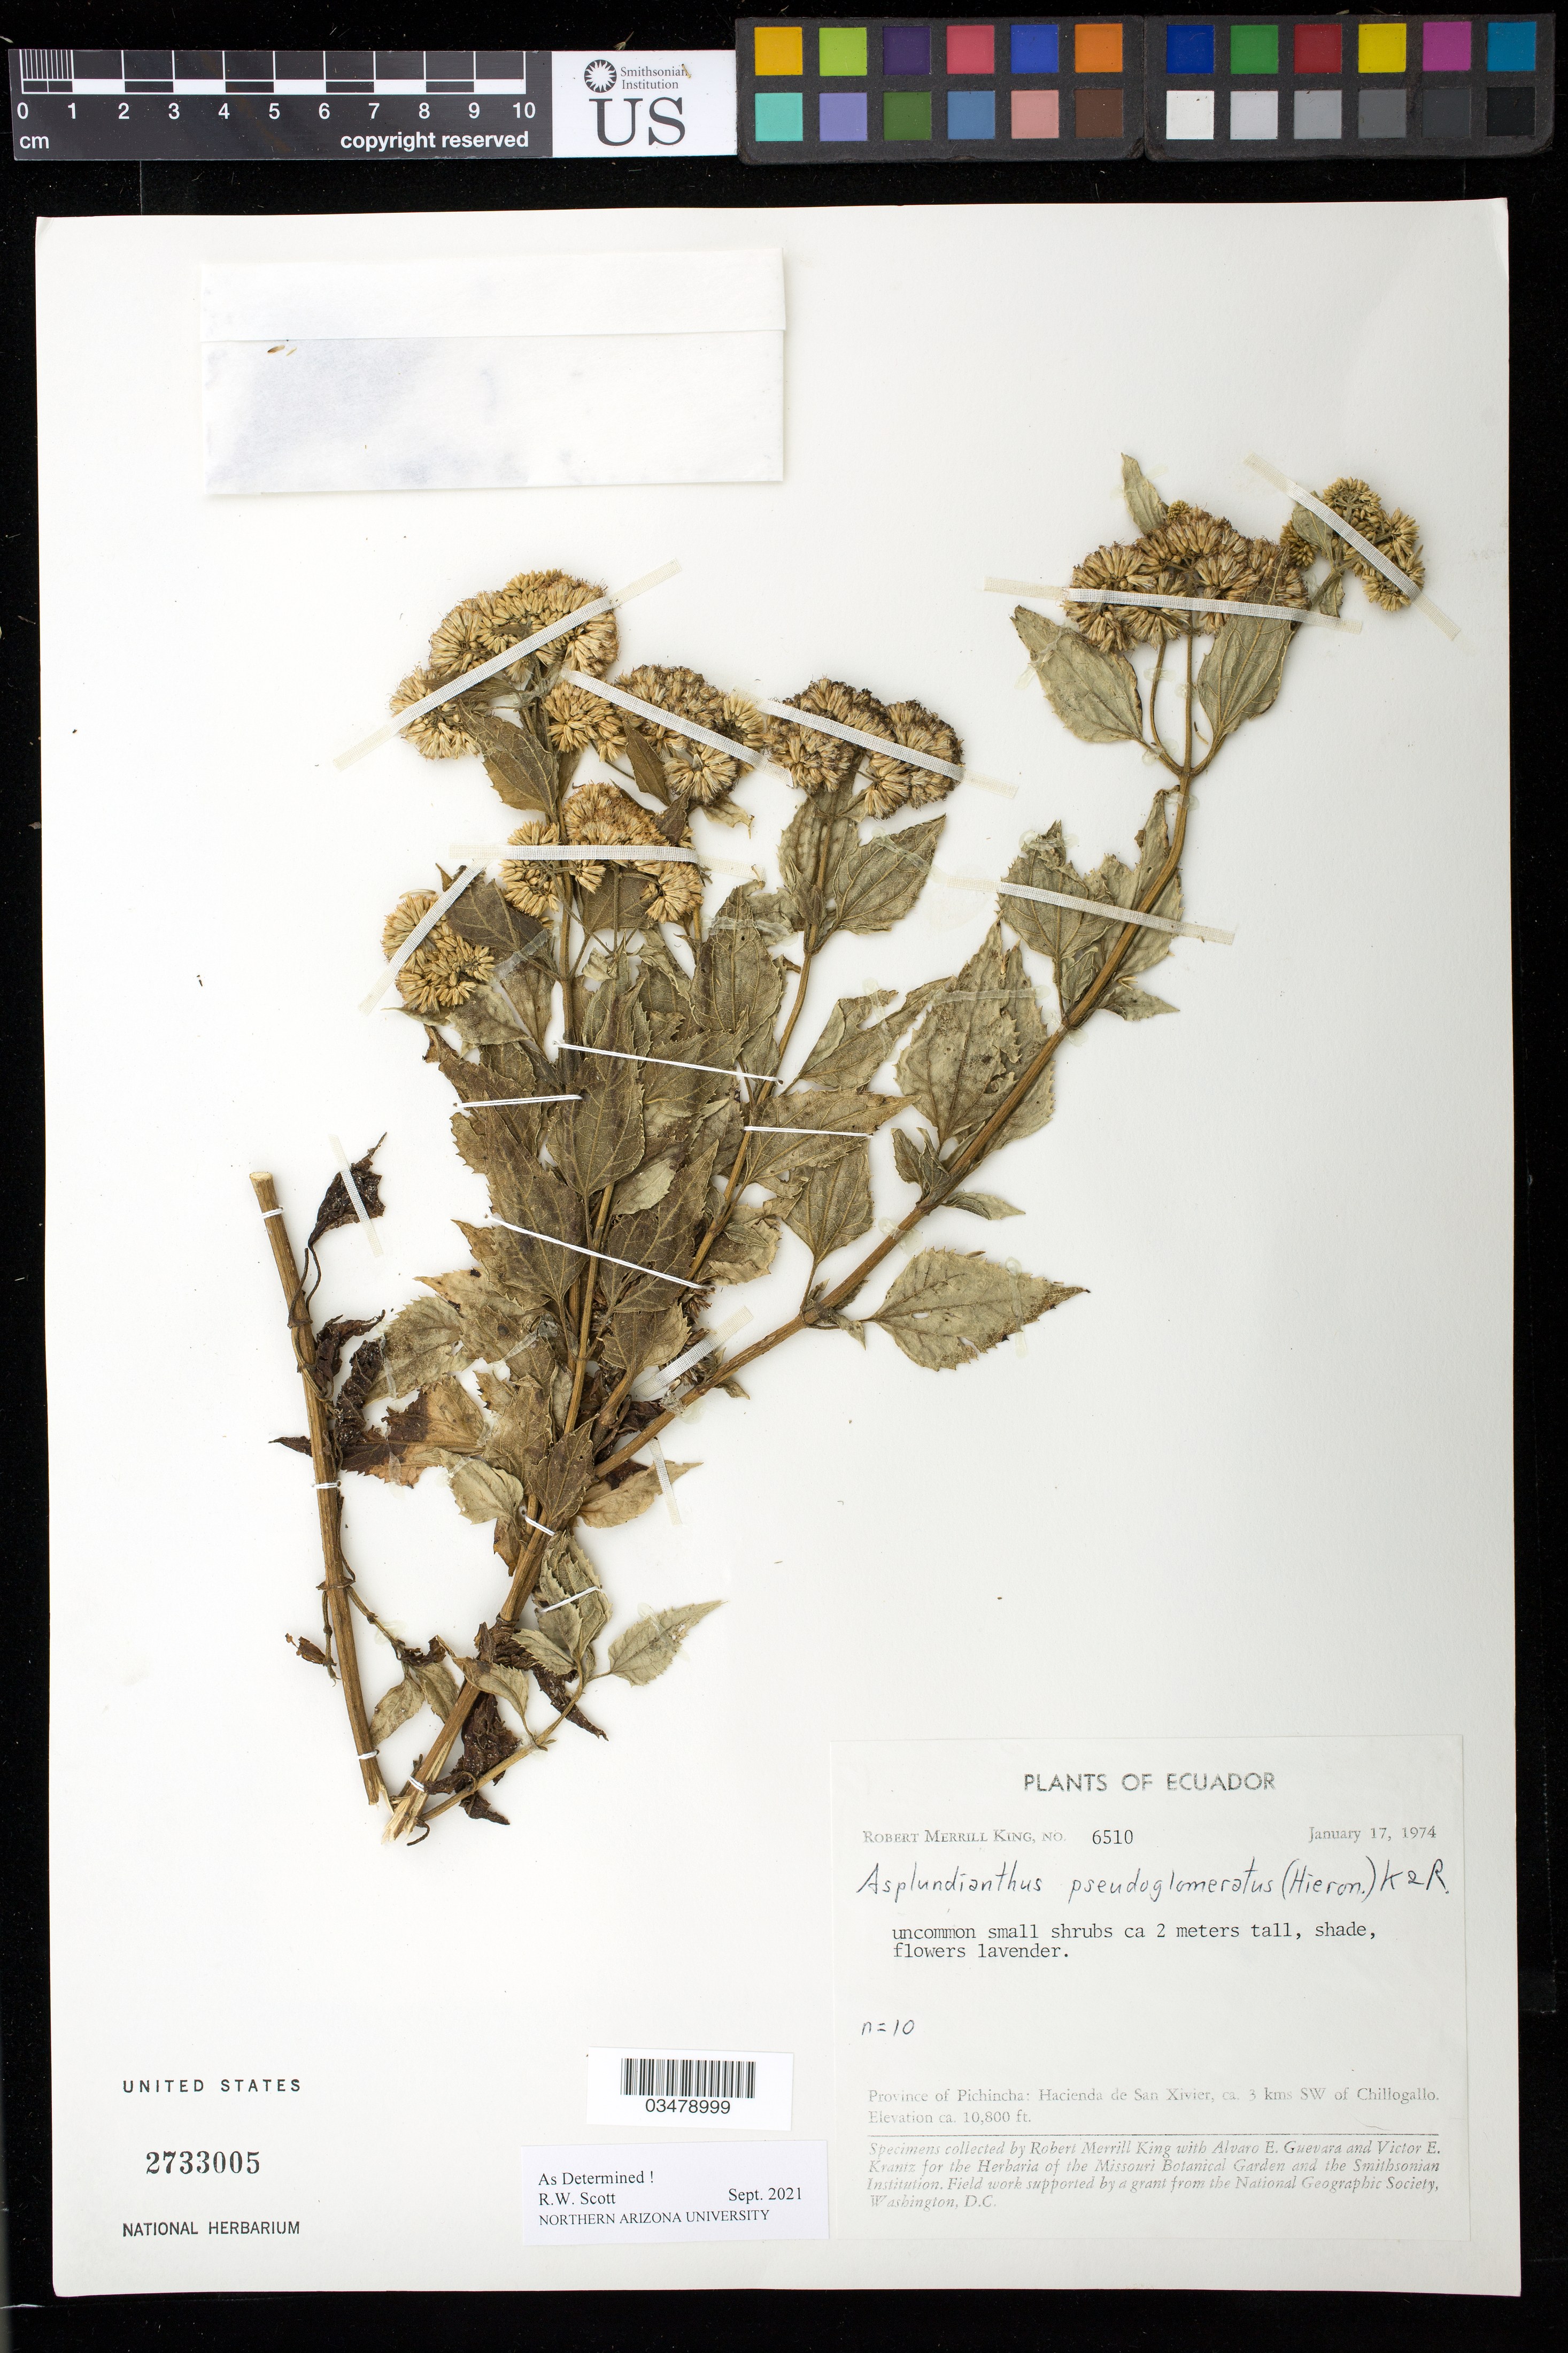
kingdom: Plantae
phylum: Tracheophyta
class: Magnoliopsida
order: Asterales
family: Asteraceae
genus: Asplundianthus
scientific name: Asplundianthus pseudoglomeratus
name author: (Hieron. in Sodiro) R.M. King & H. Rob.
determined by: Scott, R. W.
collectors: R. M. King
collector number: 6510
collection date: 1974-01-17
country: Ecuador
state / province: Pichincha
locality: Hacienda de San Xivier, ca 3 kms SW of Chillogallo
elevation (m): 3292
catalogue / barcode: US 2733005